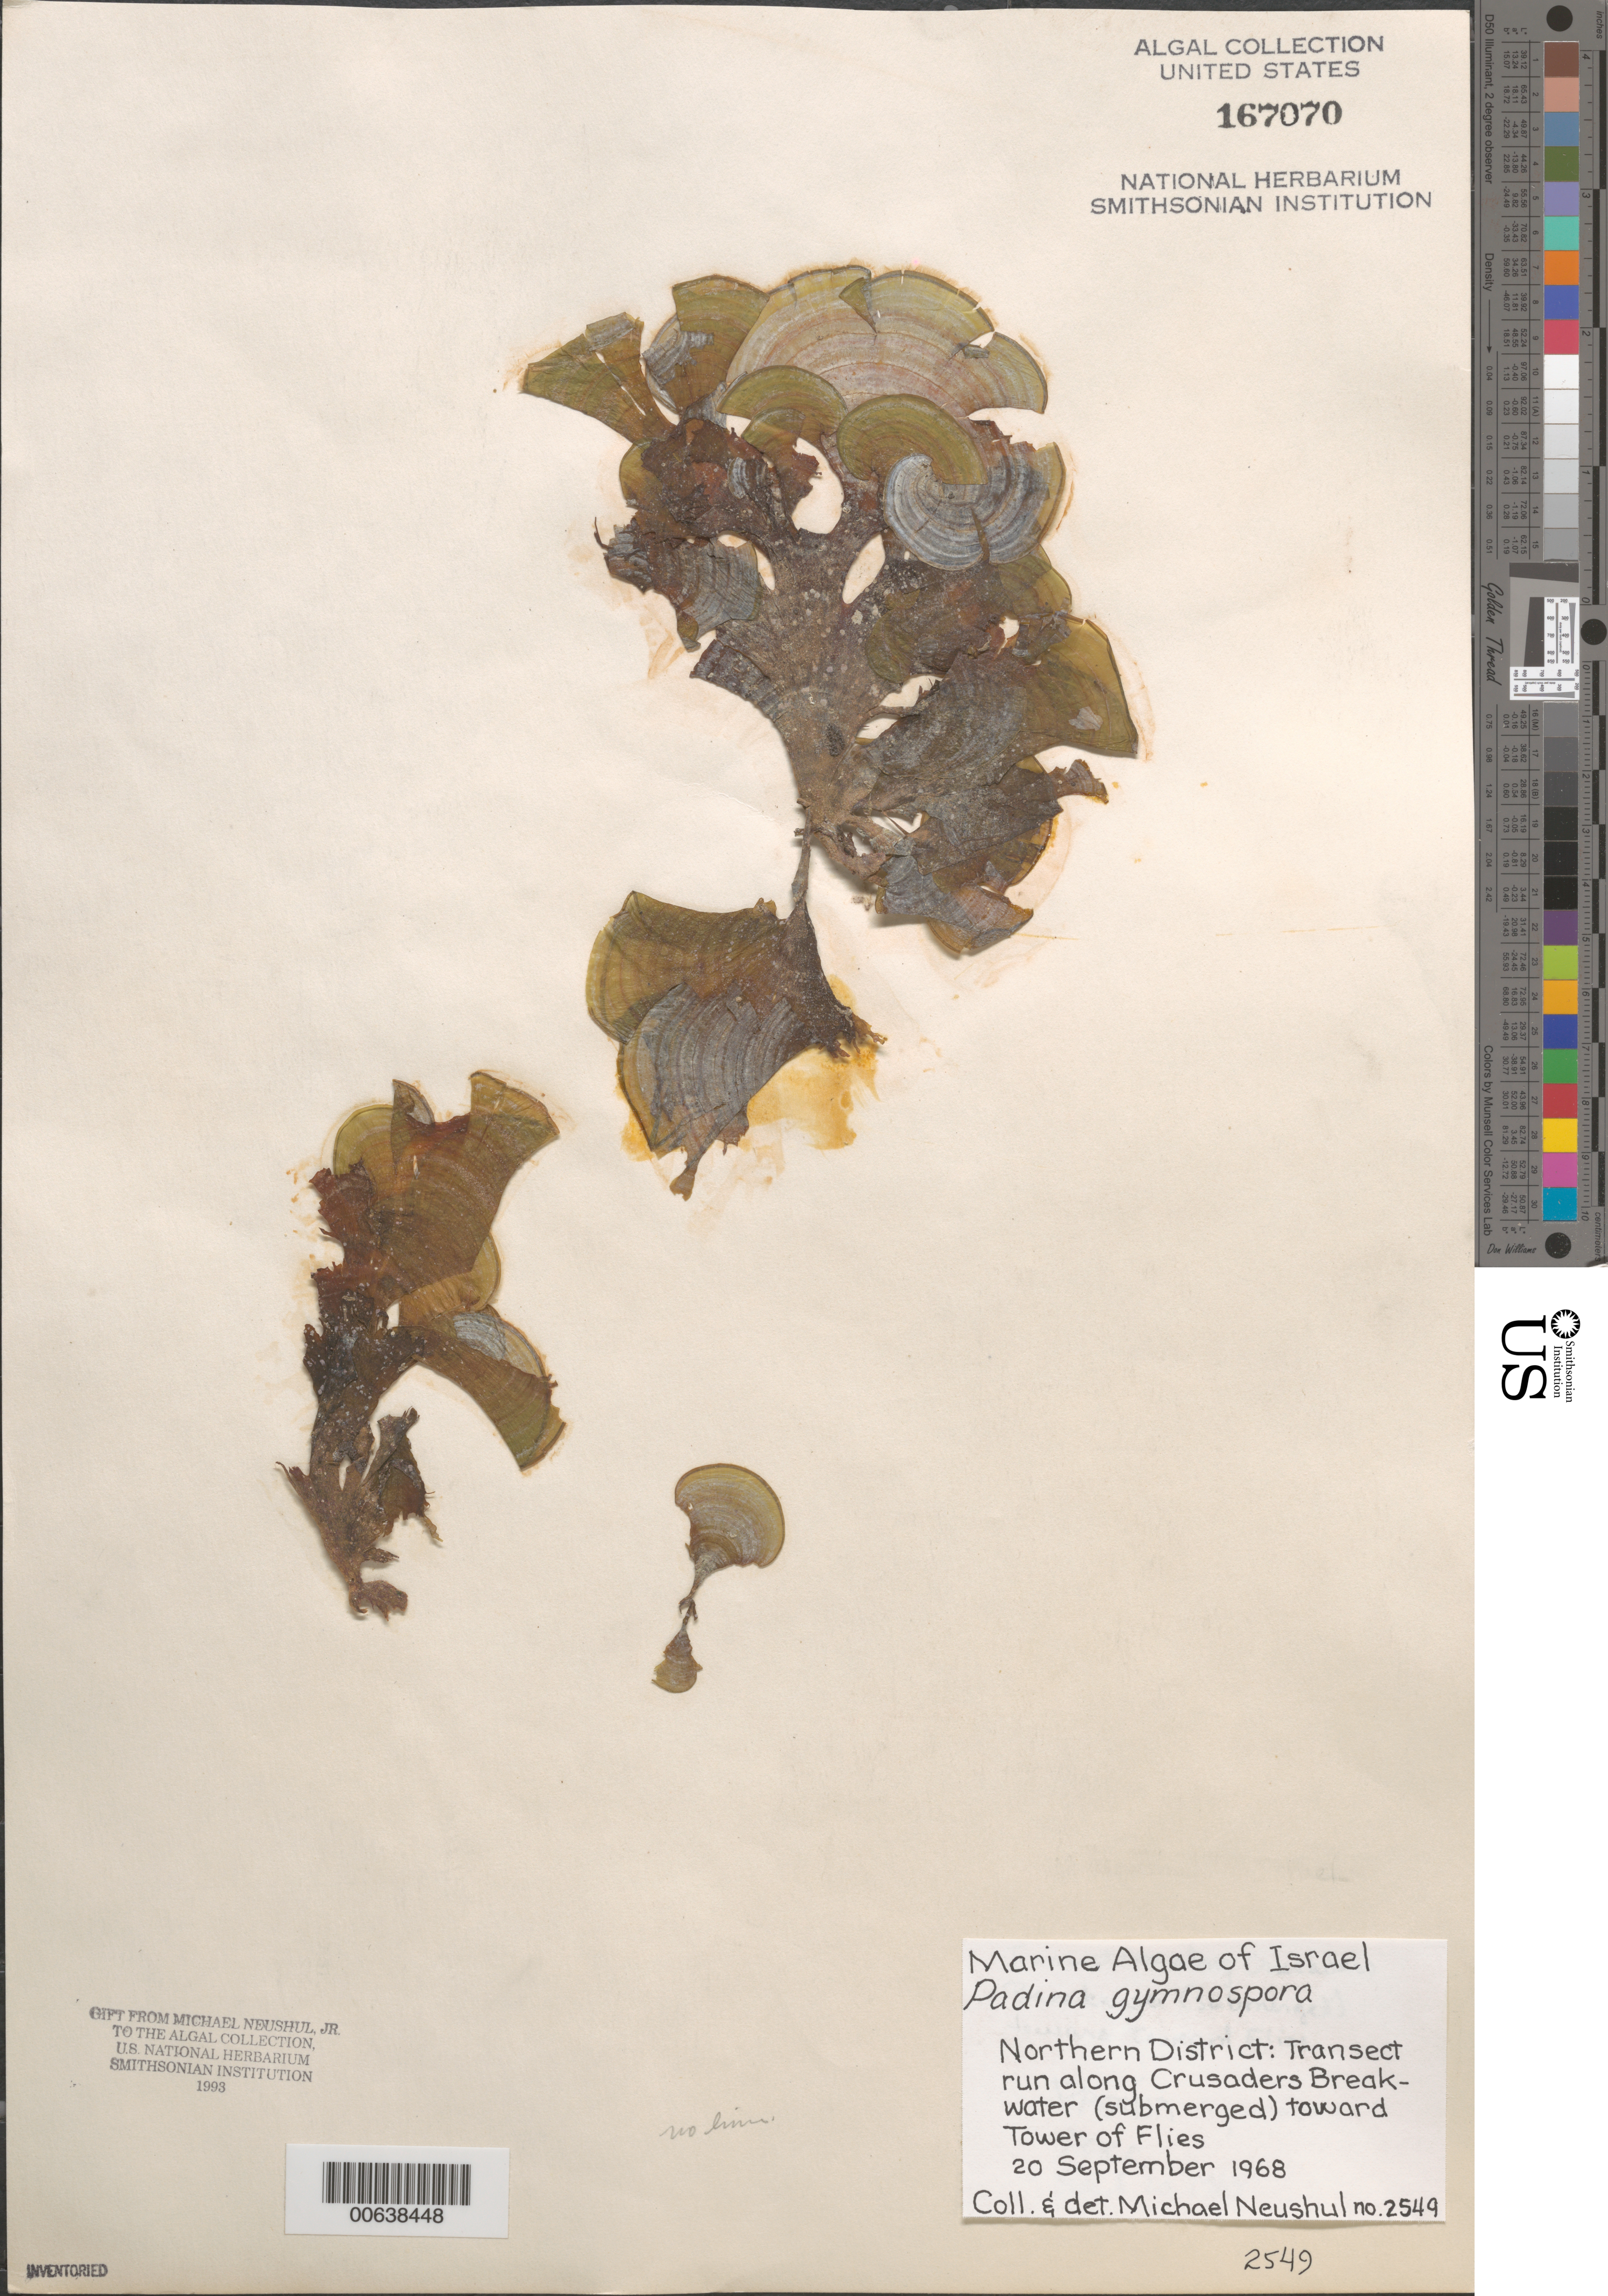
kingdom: Chromista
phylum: Ochrophyta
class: Phaeophyceae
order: Dictyotales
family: Dictyotaceae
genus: Padina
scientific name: Padina gymnospora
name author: (Kütz.) O.G. Sond.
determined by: Neushul, M.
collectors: M. Neushul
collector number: Neushul 2549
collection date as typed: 20 Sep 1968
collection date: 1968-09-20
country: Israel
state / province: Northern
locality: Crusaders Breakwater toward Tower of Flies, Acre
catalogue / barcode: US 167070